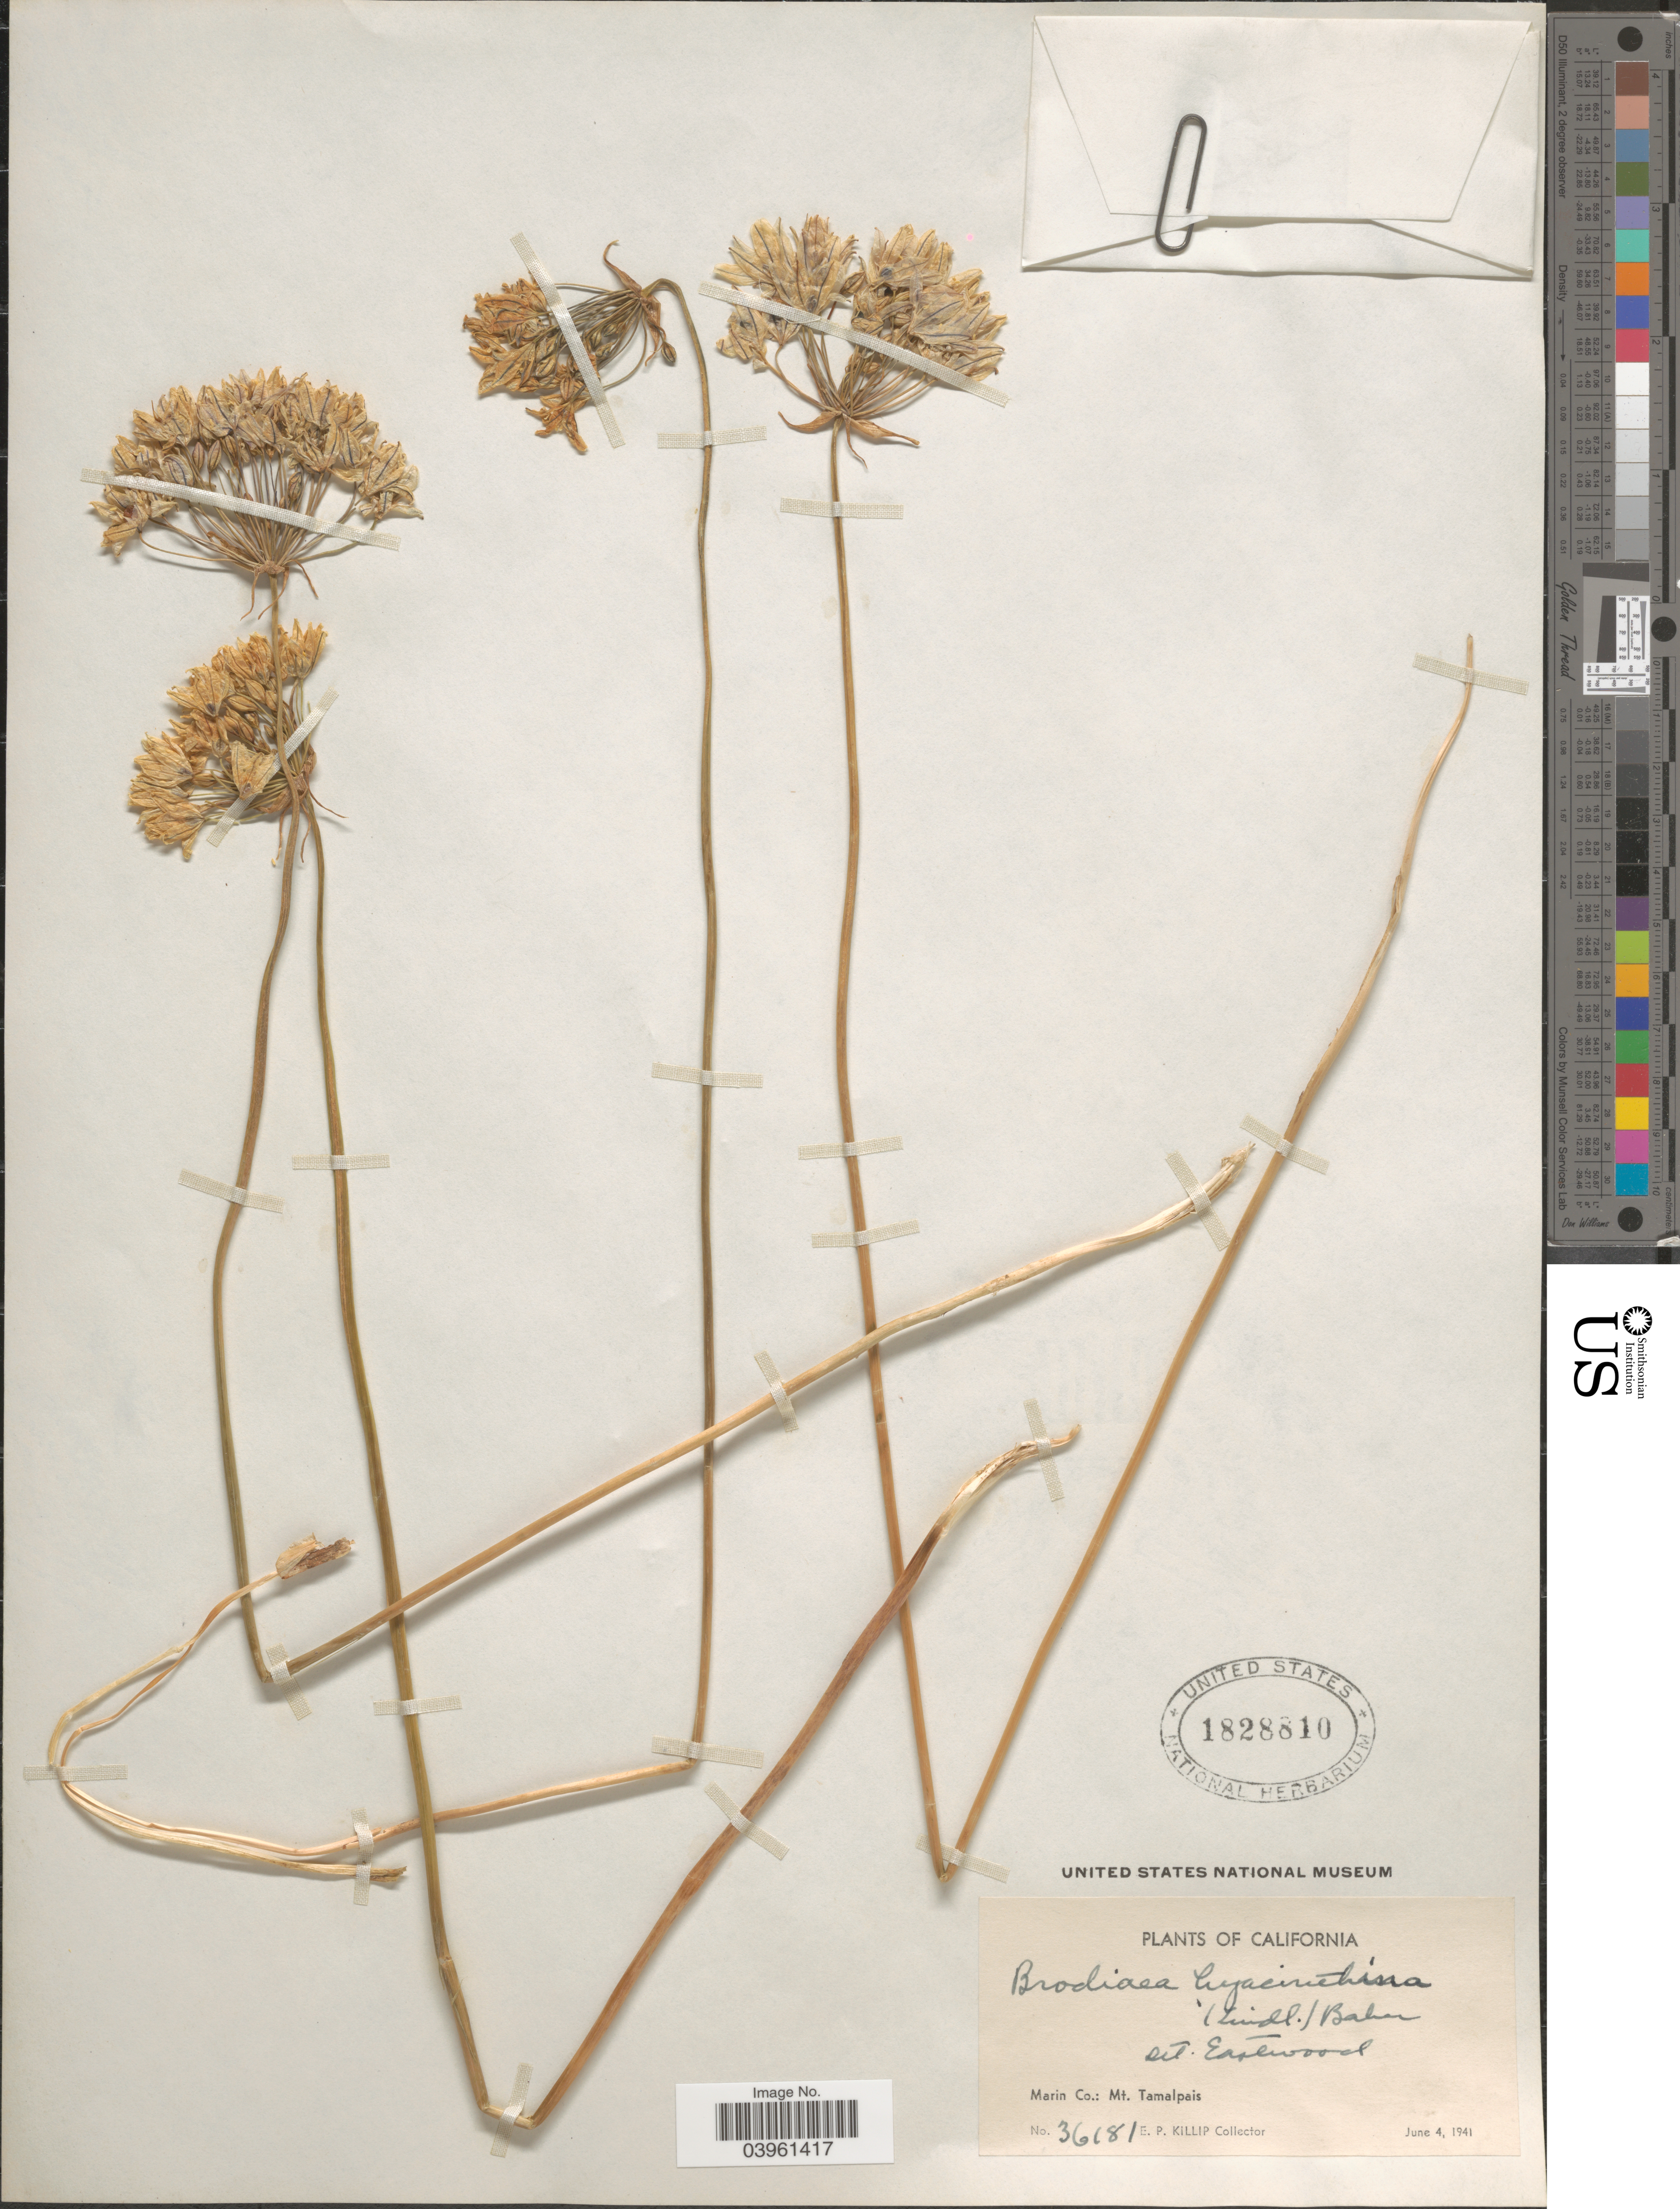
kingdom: Plantae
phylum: Tracheophyta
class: Liliopsida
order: Asparagales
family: Asparagaceae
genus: Triteleia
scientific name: Triteleia hyacinthina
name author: (Lindl.) Greene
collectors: E. P. Killip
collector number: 36181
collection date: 1941-06-04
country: United States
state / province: California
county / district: Marin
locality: Marin Co.: Mt. Tamalpais.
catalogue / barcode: US 1828810